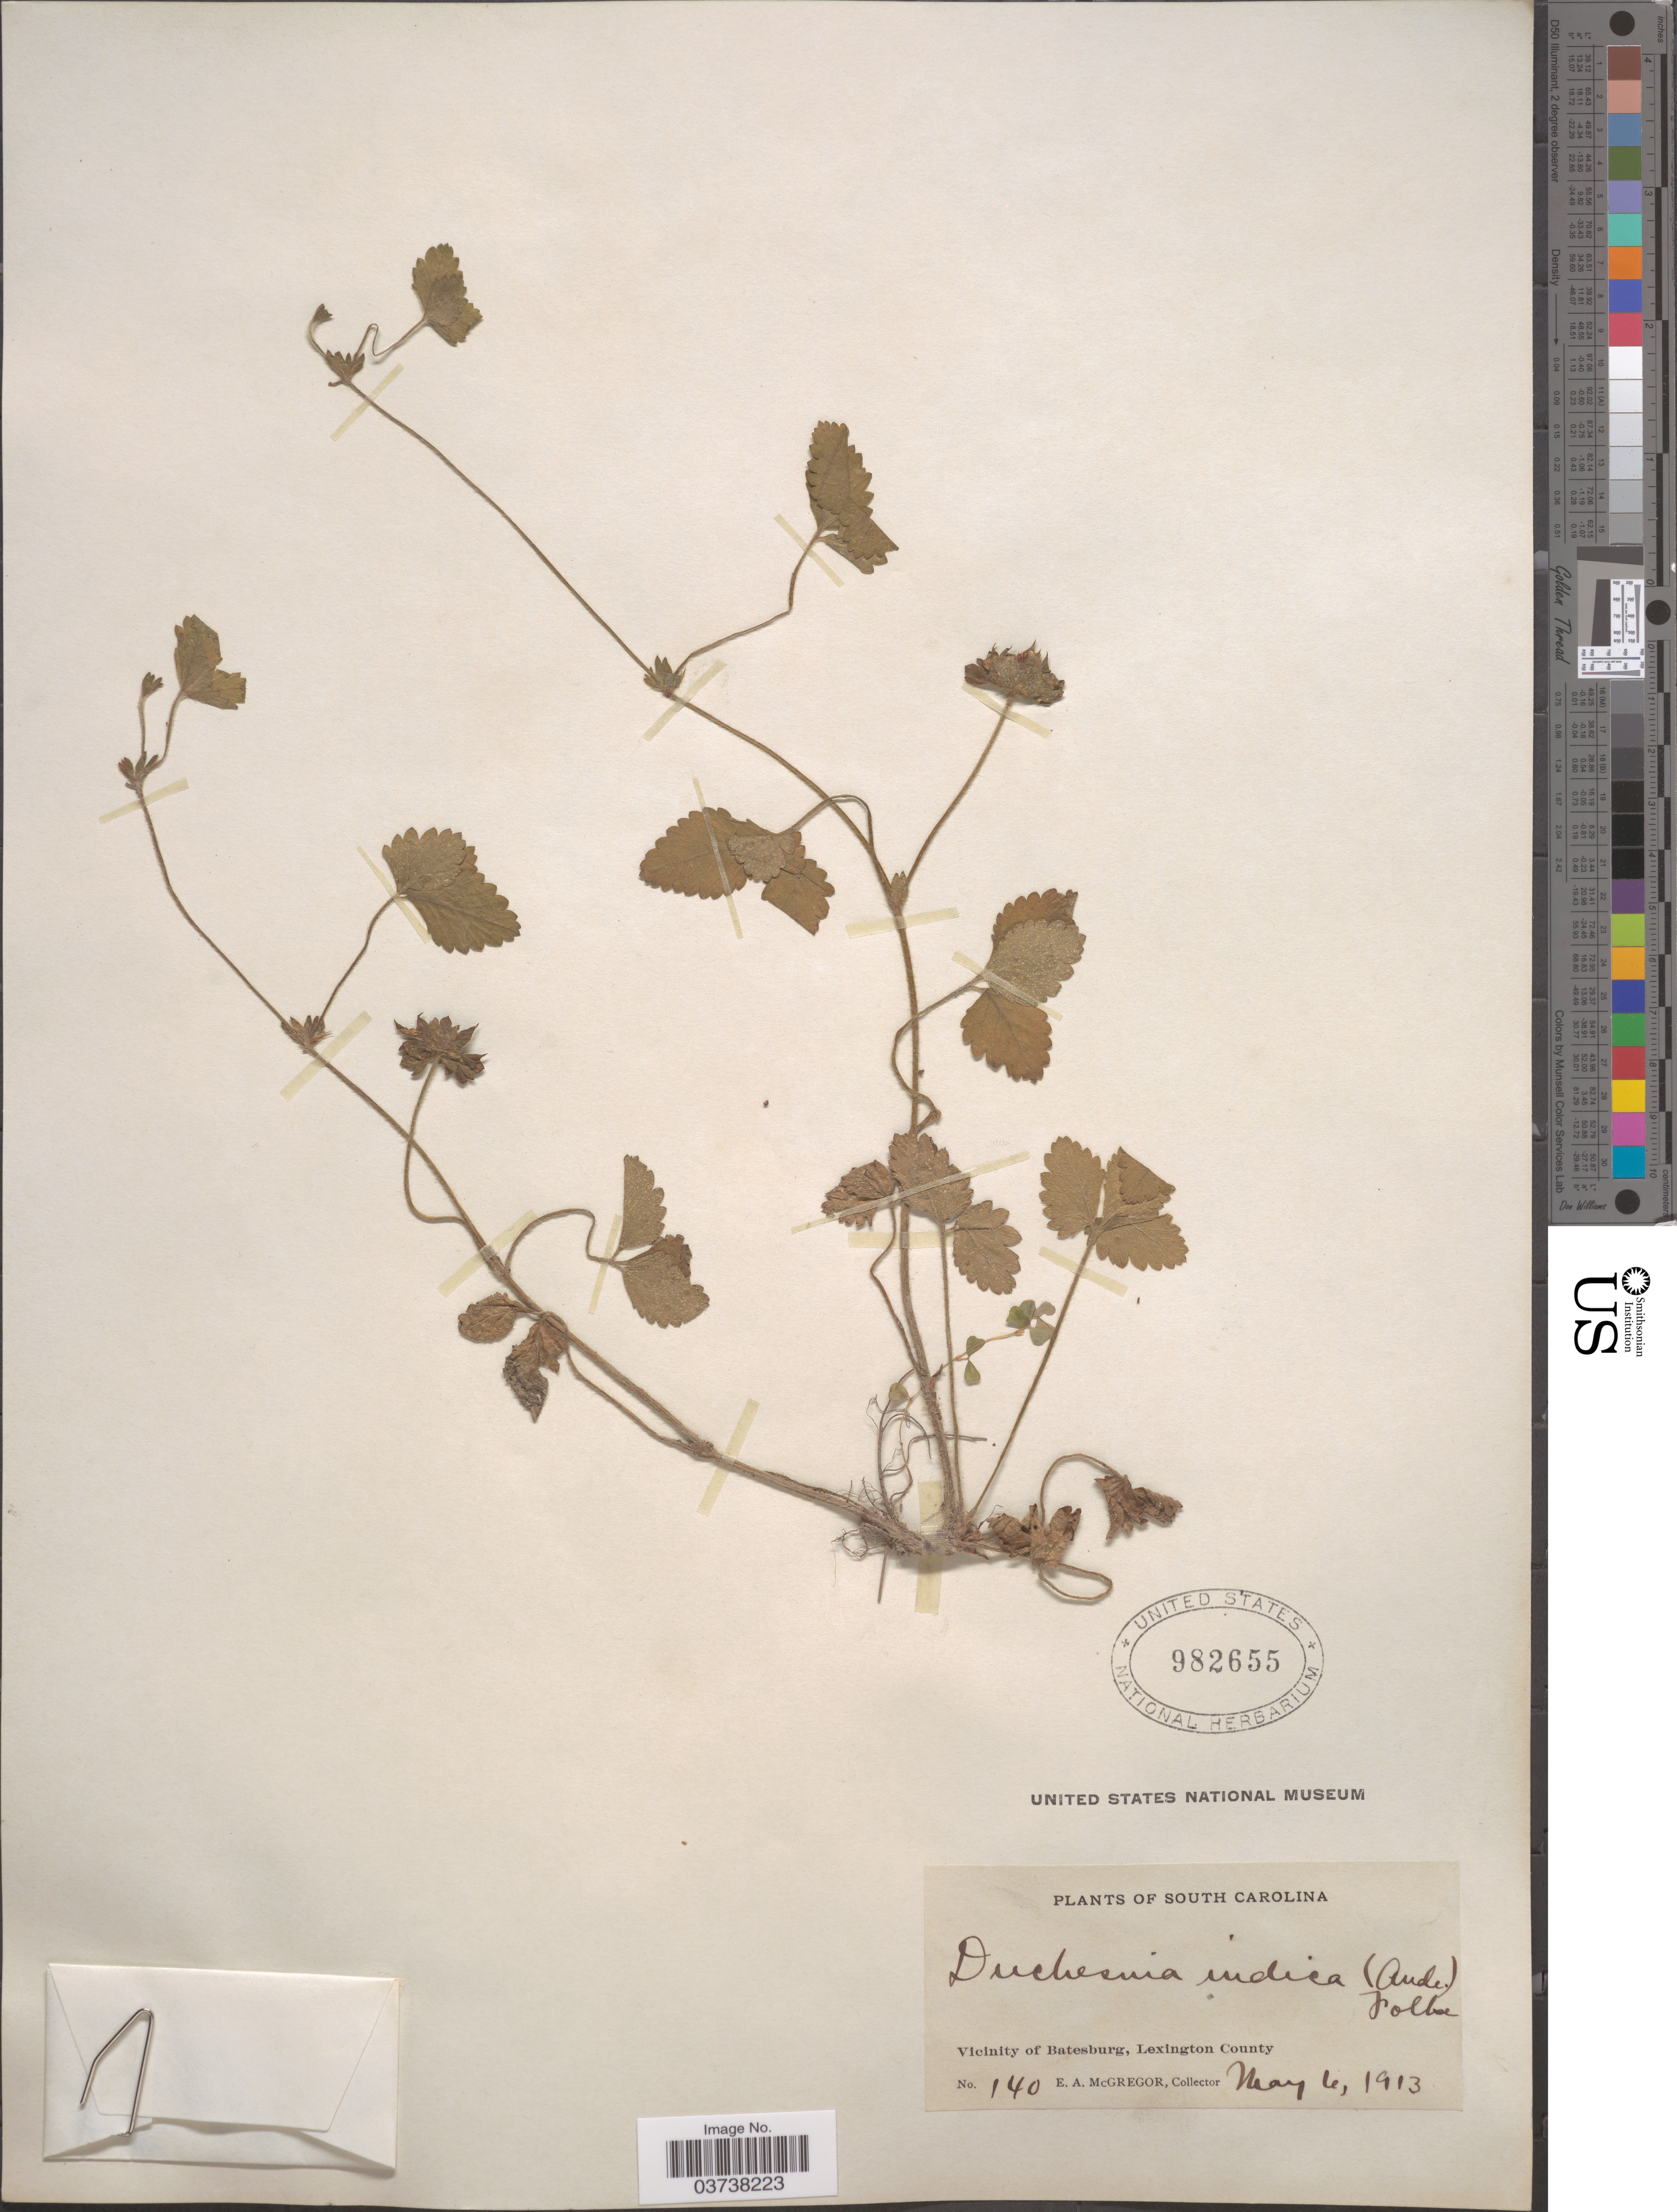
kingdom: Plantae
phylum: Tracheophyta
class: Magnoliopsida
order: Rosales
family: Rosaceae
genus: Potentilla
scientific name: Potentilla indica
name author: (Andrews) Th. Wolf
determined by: Strong, Mark T., (BOT), Smithsonian Institution - National Museum of Natural History (UNITED STATES)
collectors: E. A. McGregor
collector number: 140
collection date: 1913-05-06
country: United States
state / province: South Carolina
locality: Vicinity of Batesburg, Lexington County.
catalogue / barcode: US 982655